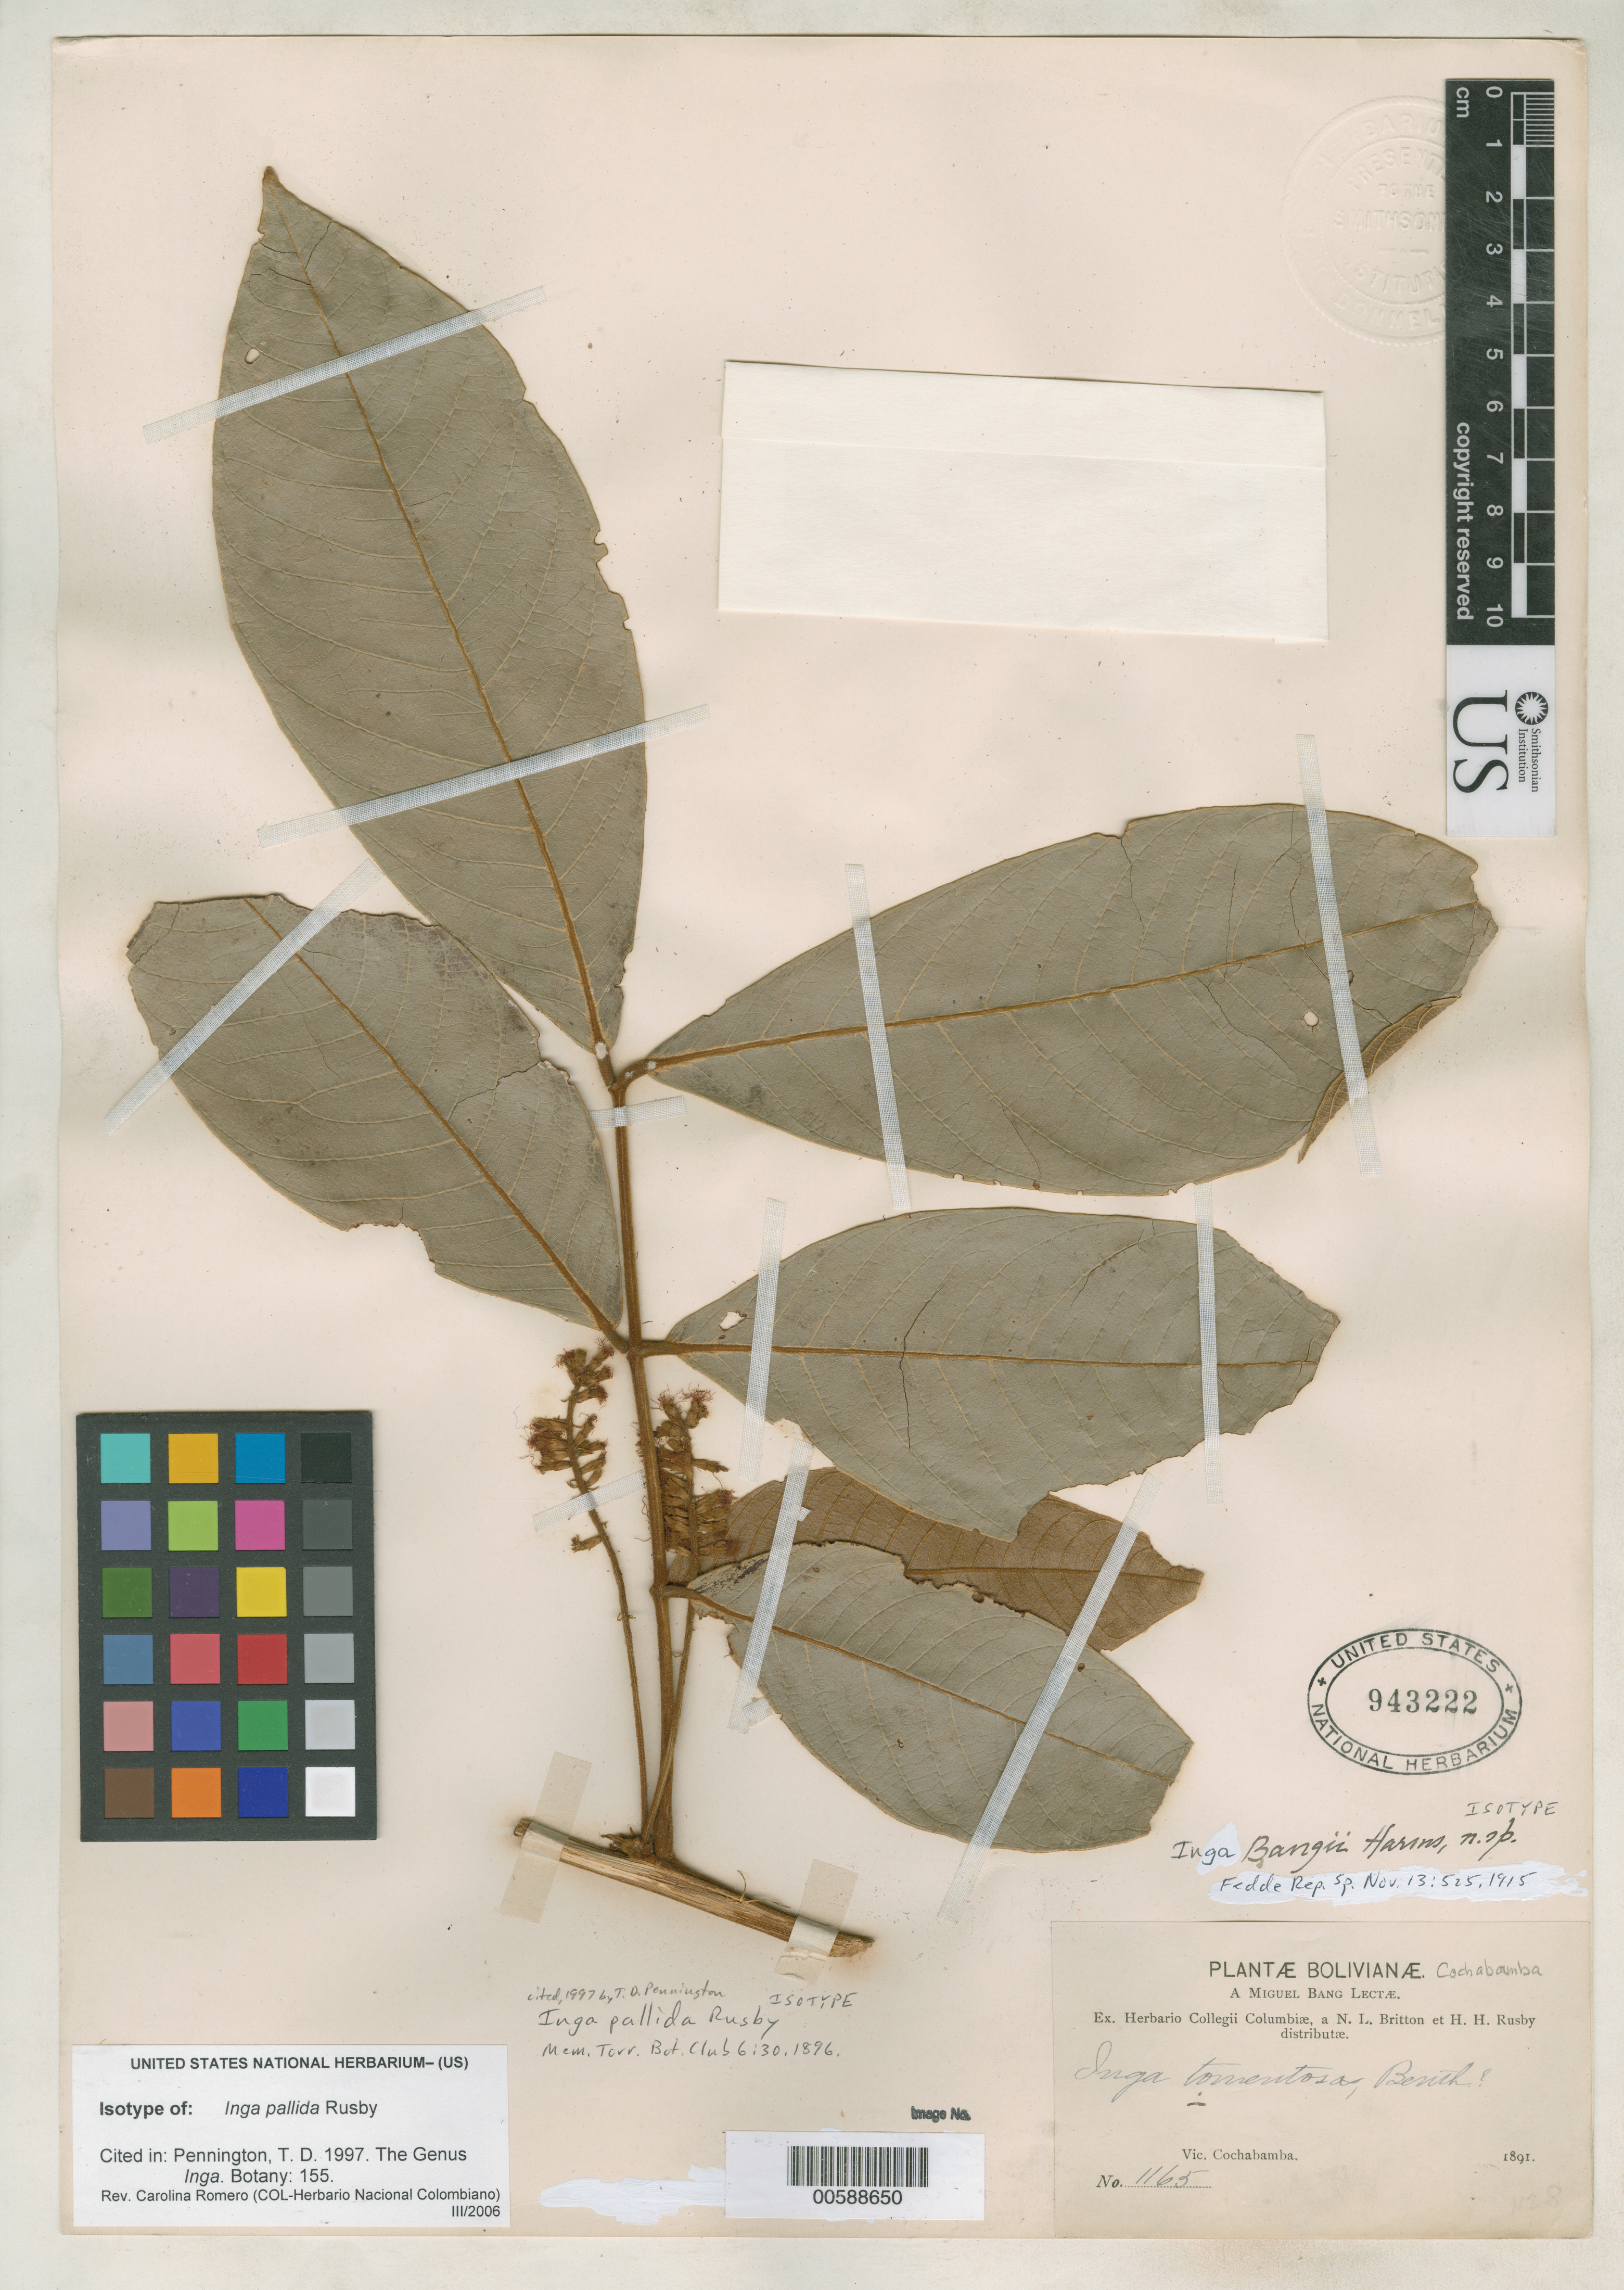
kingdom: Plantae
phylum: Tracheophyta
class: Magnoliopsida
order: Fabales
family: Fabaceae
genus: Inga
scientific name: Inga pallida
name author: Rusby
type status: Isotype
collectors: M. Bang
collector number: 1165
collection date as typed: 1891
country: Bolivia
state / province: Cochabamba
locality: Vic. Cochabamba.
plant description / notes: Cited 1997 by T.D. Pennington, "The Genus Inga".; Also an isotype of Inga bangii Harms.; Superfluous name, based on same type as Inga pallida Rusby. Cited 1997 by T.D. Pennington, "The Genus Inga".; Also an isotype of Inga pallida Rusby.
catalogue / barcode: US 943222